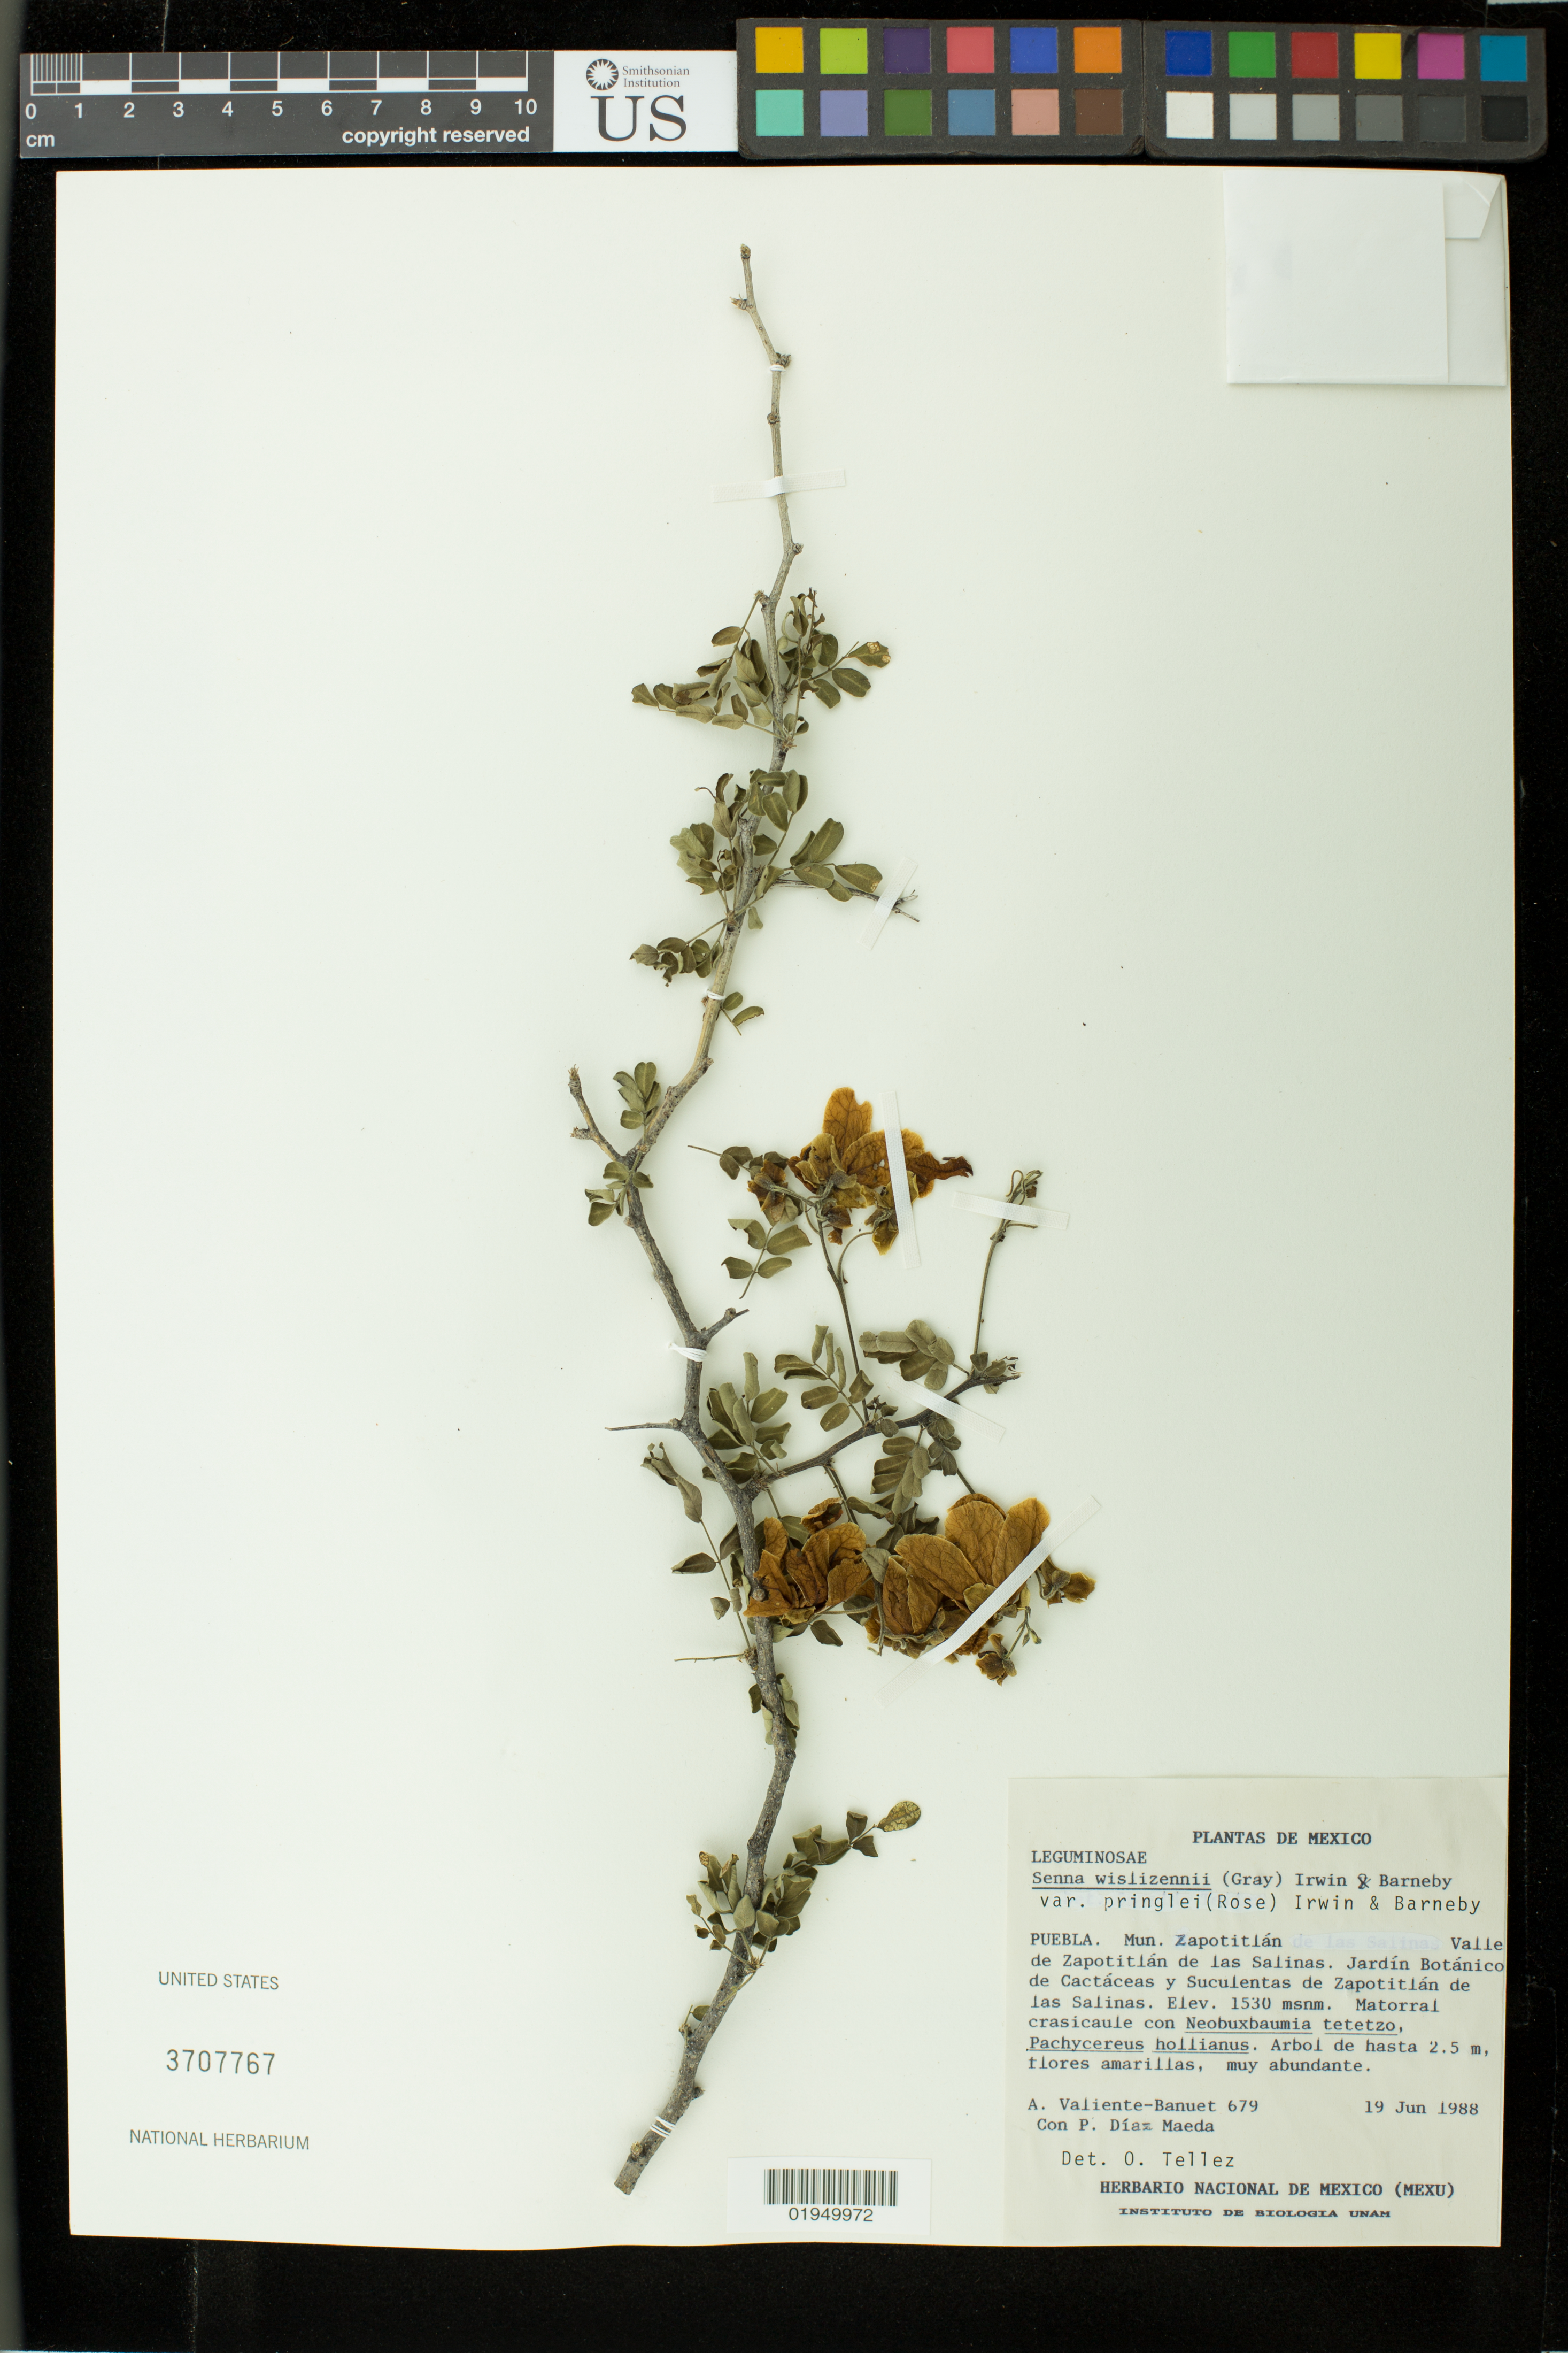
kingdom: Plantae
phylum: Tracheophyta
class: Magnoliopsida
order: Fabales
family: Fabaceae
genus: Senna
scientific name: Senna wislizeni var. pringlei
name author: (Rose) H.S. Irwin & Barneby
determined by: Tellez, O.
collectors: A. Valiente B. & P. Diaz Maeda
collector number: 679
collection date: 1988-06-19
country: Mexico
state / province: Puebla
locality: Mun. Zapotitlan. Valle de Zapotitlan de las Salinas. Jardin Botanico de Cactaceas y Suculentas de Zapotitlan de las Salinas.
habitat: Matorral crasicaule.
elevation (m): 1530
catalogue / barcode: US 3707767